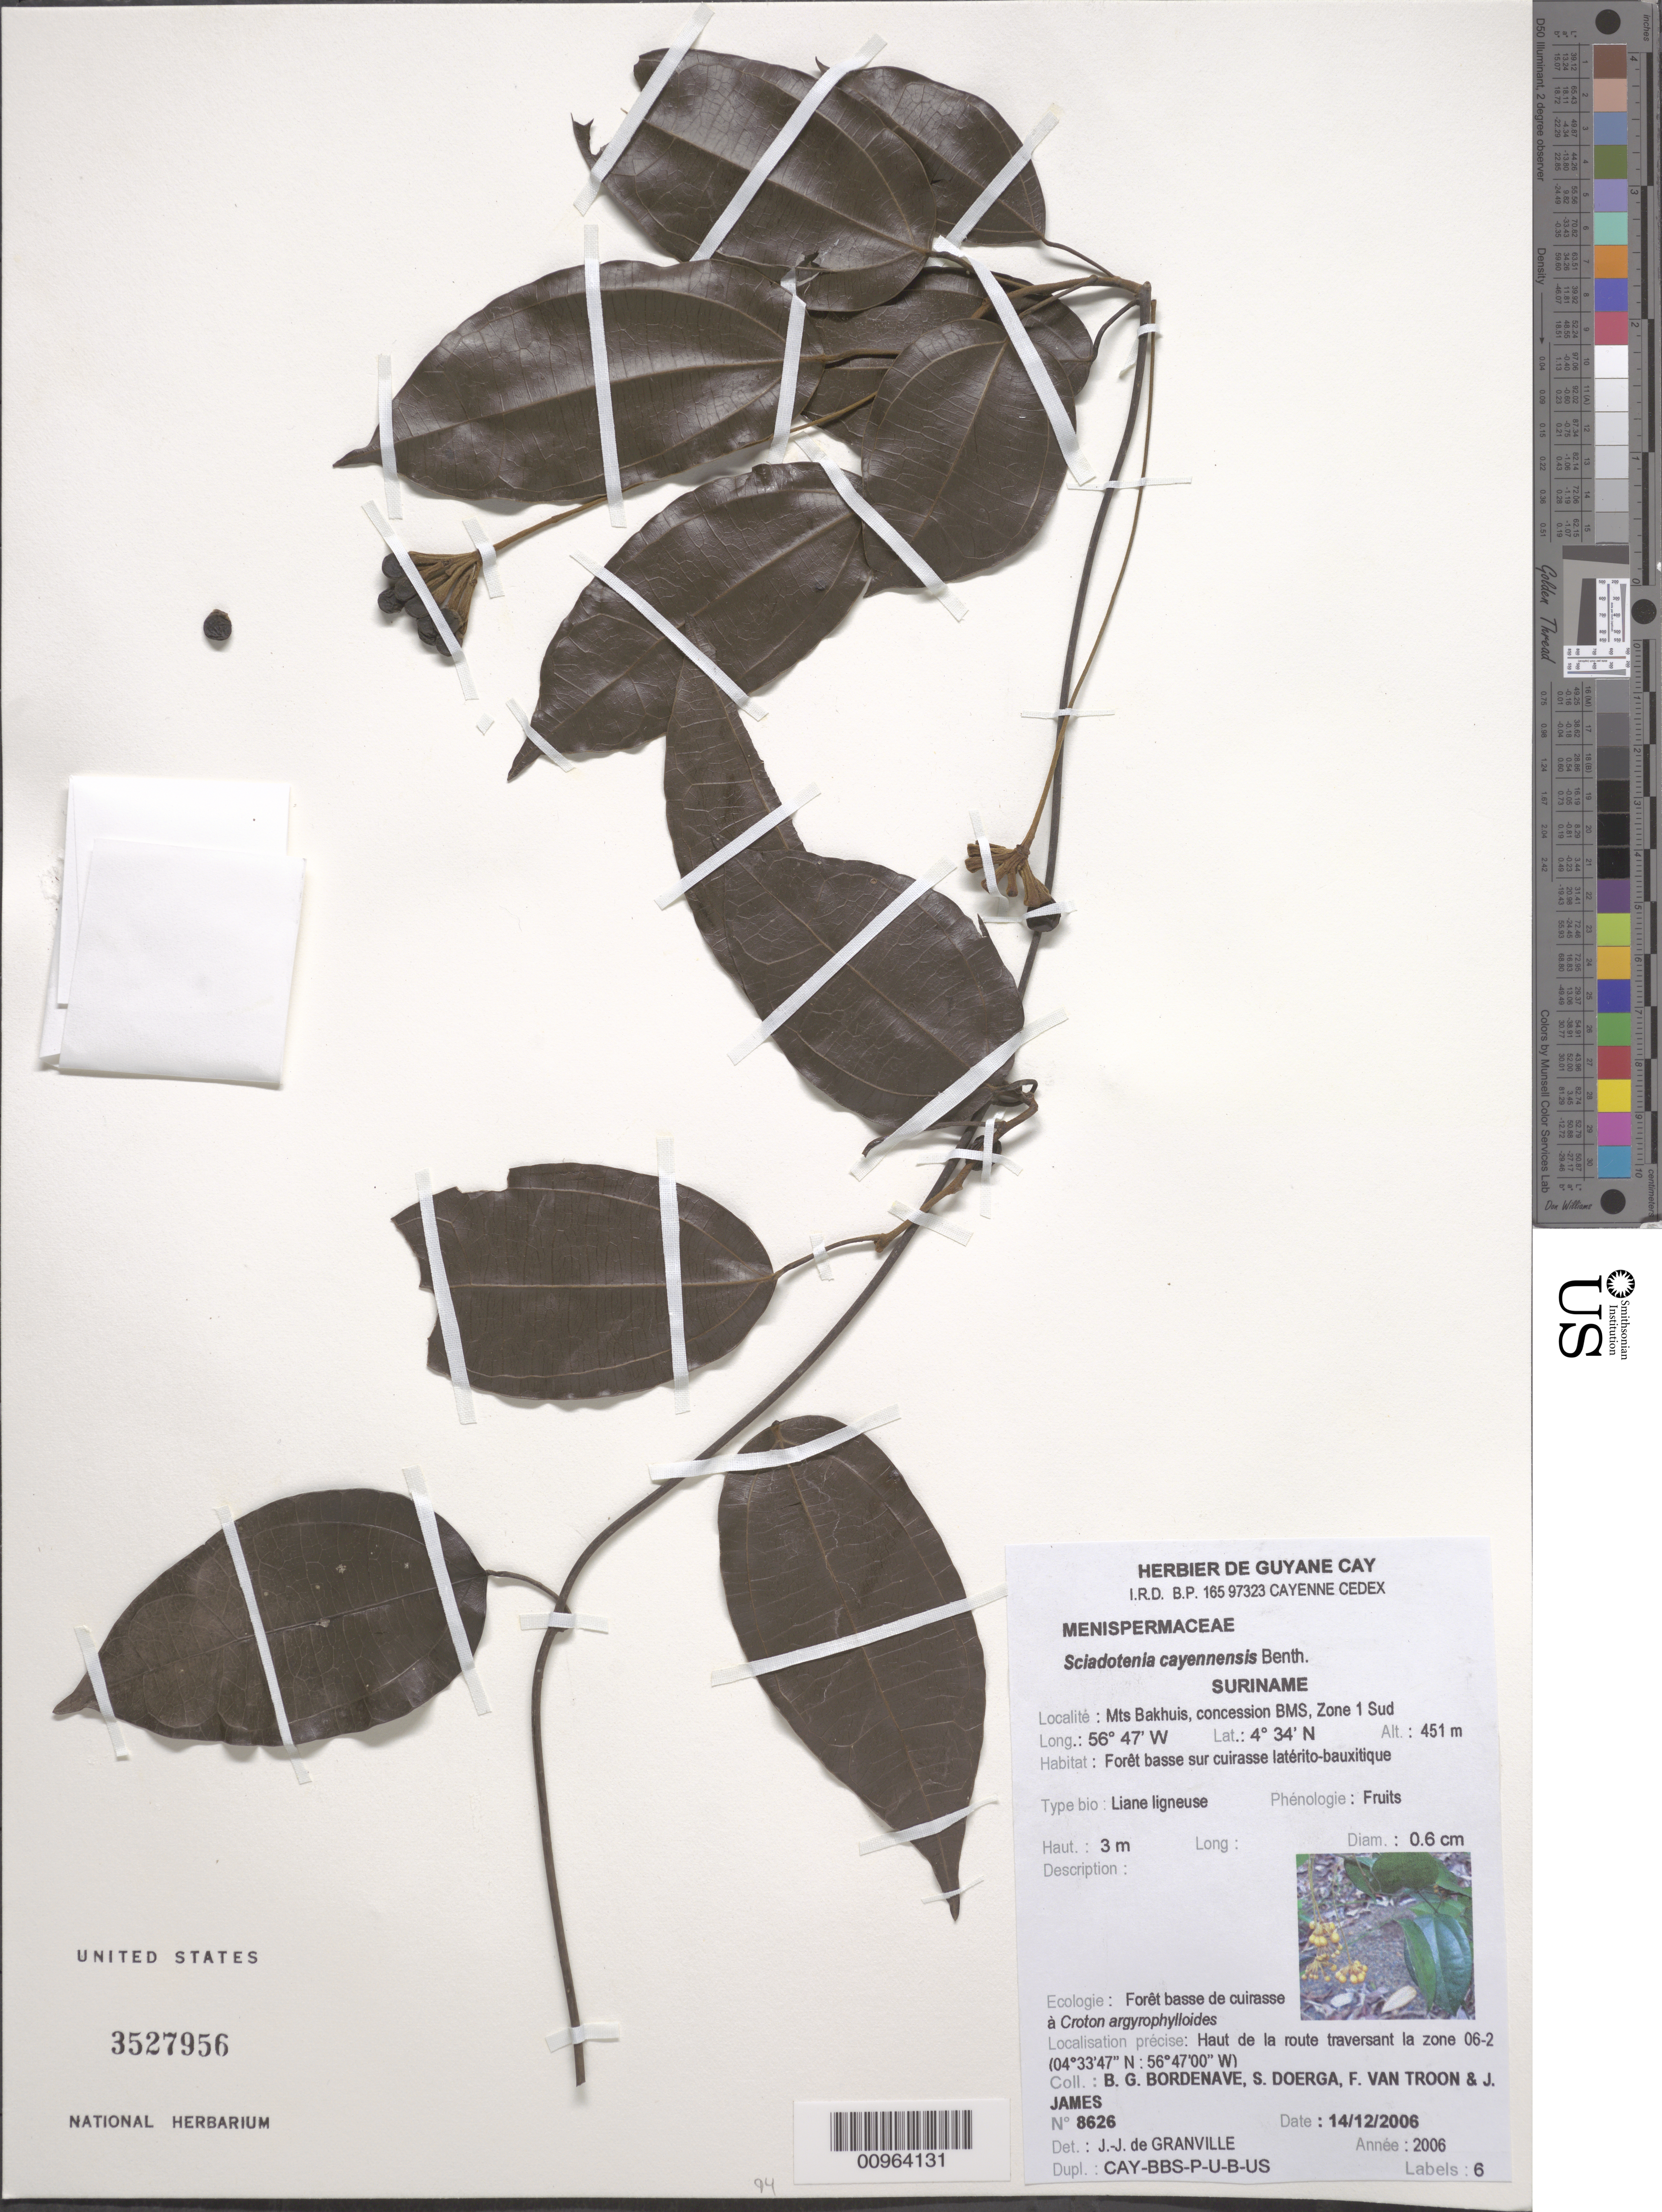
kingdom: Plantae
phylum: Tracheophyta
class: Magnoliopsida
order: Ranunculales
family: Menispermaceae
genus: Sciadotenia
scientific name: Sciadotenia cayennensis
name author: Benth.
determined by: Granville, J. J. de, (CAY), Institut de Recherche pour le Developpement (IRD) (FRENCH GUIANA)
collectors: B. Bordenave, S. Doerga, F. Van Troon & J. James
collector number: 8626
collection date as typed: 14-Dec-06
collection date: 2006-12-14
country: Suriname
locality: Mts Bakhuis, concession BMS: Zone 1 Sud. Haut de la route taversant la zone 06-2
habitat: Foret basse sur cuirasse laterito-bauxitique; foret basse de cuirasse a Croton argyrophylloides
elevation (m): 451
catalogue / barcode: US 3527956